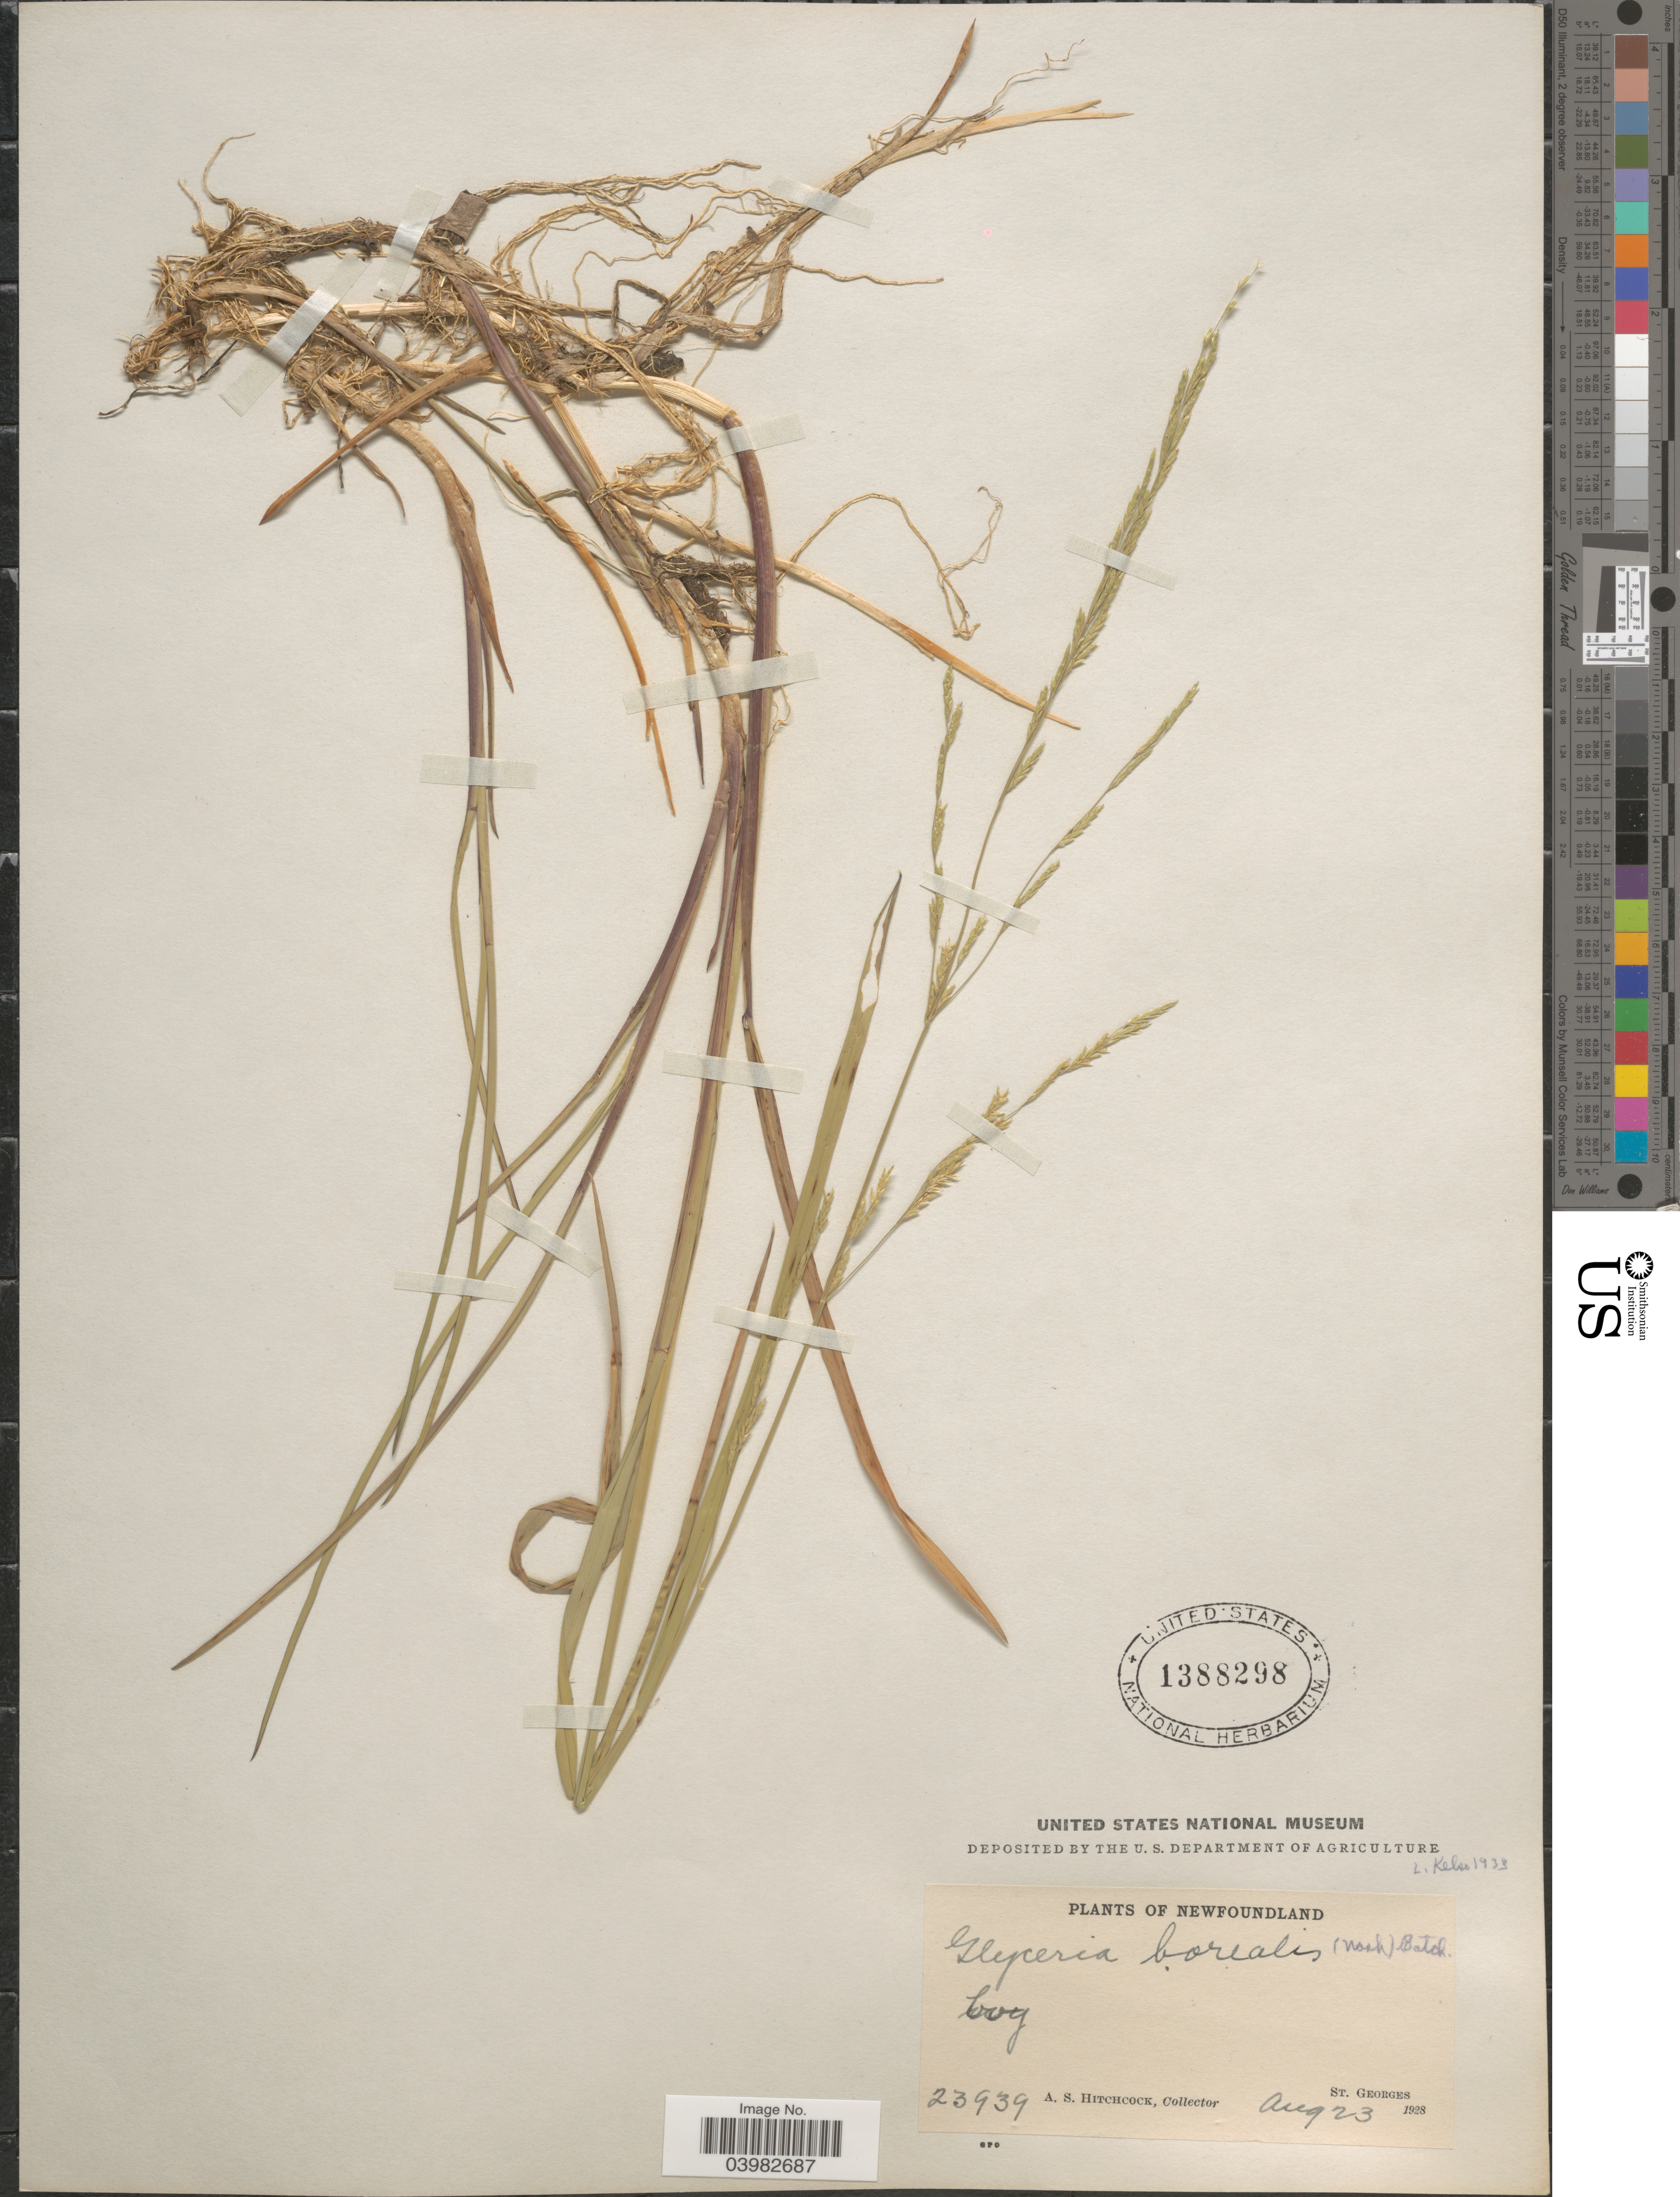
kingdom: Plantae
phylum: Tracheophyta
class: Liliopsida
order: Poales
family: Poaceae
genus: Glyceria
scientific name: Glyceria borealis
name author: (Nash) Batchelder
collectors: A. S. Hitchcock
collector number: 23939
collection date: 1928-08-23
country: Canada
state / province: Newfoundland and Labrador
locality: St. Georges.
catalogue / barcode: US 1388298